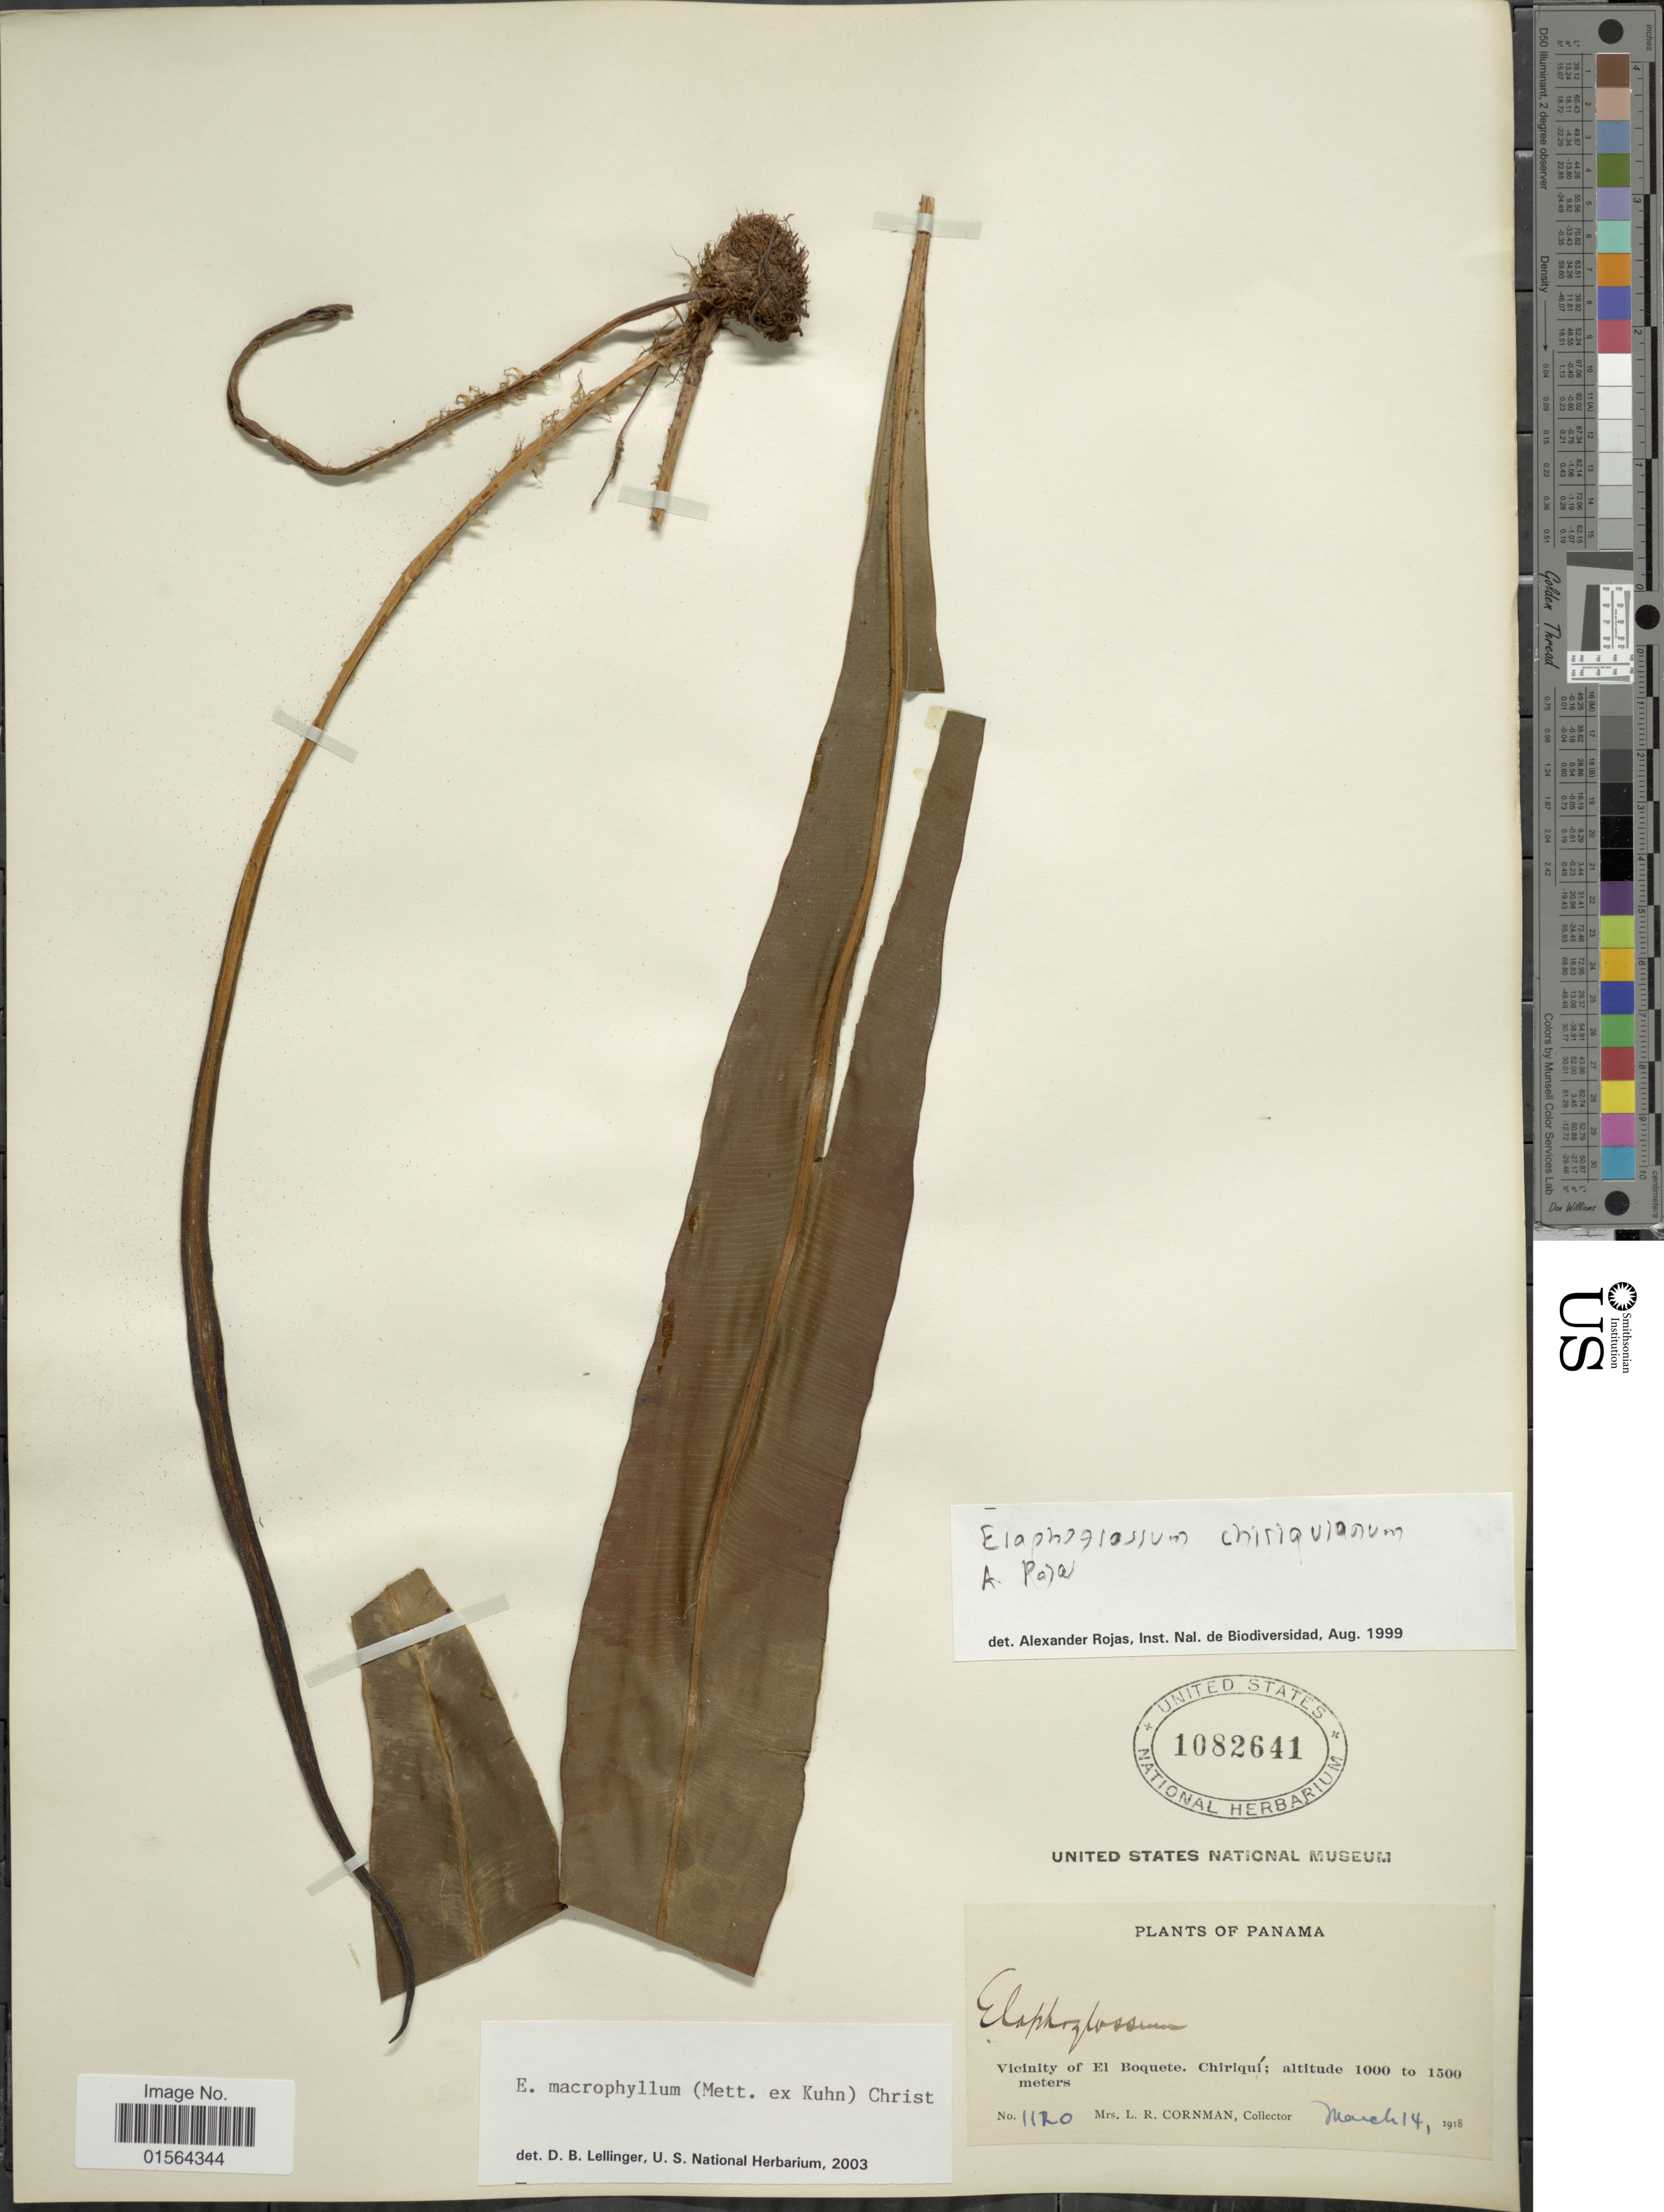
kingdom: Plantae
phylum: Tracheophyta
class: Polypodiopsida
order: Polypodiales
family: Dryopteridaceae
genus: Elaphoglossum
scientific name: Elaphoglossum macrophyllum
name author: (Mett. ex Kuhn) Christ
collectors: L. Cornman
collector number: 1120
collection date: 1918-03-14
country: Panama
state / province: Chiriqui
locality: Vicinity of El Boquete, Chiriqui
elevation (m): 1000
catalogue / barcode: US 1082641